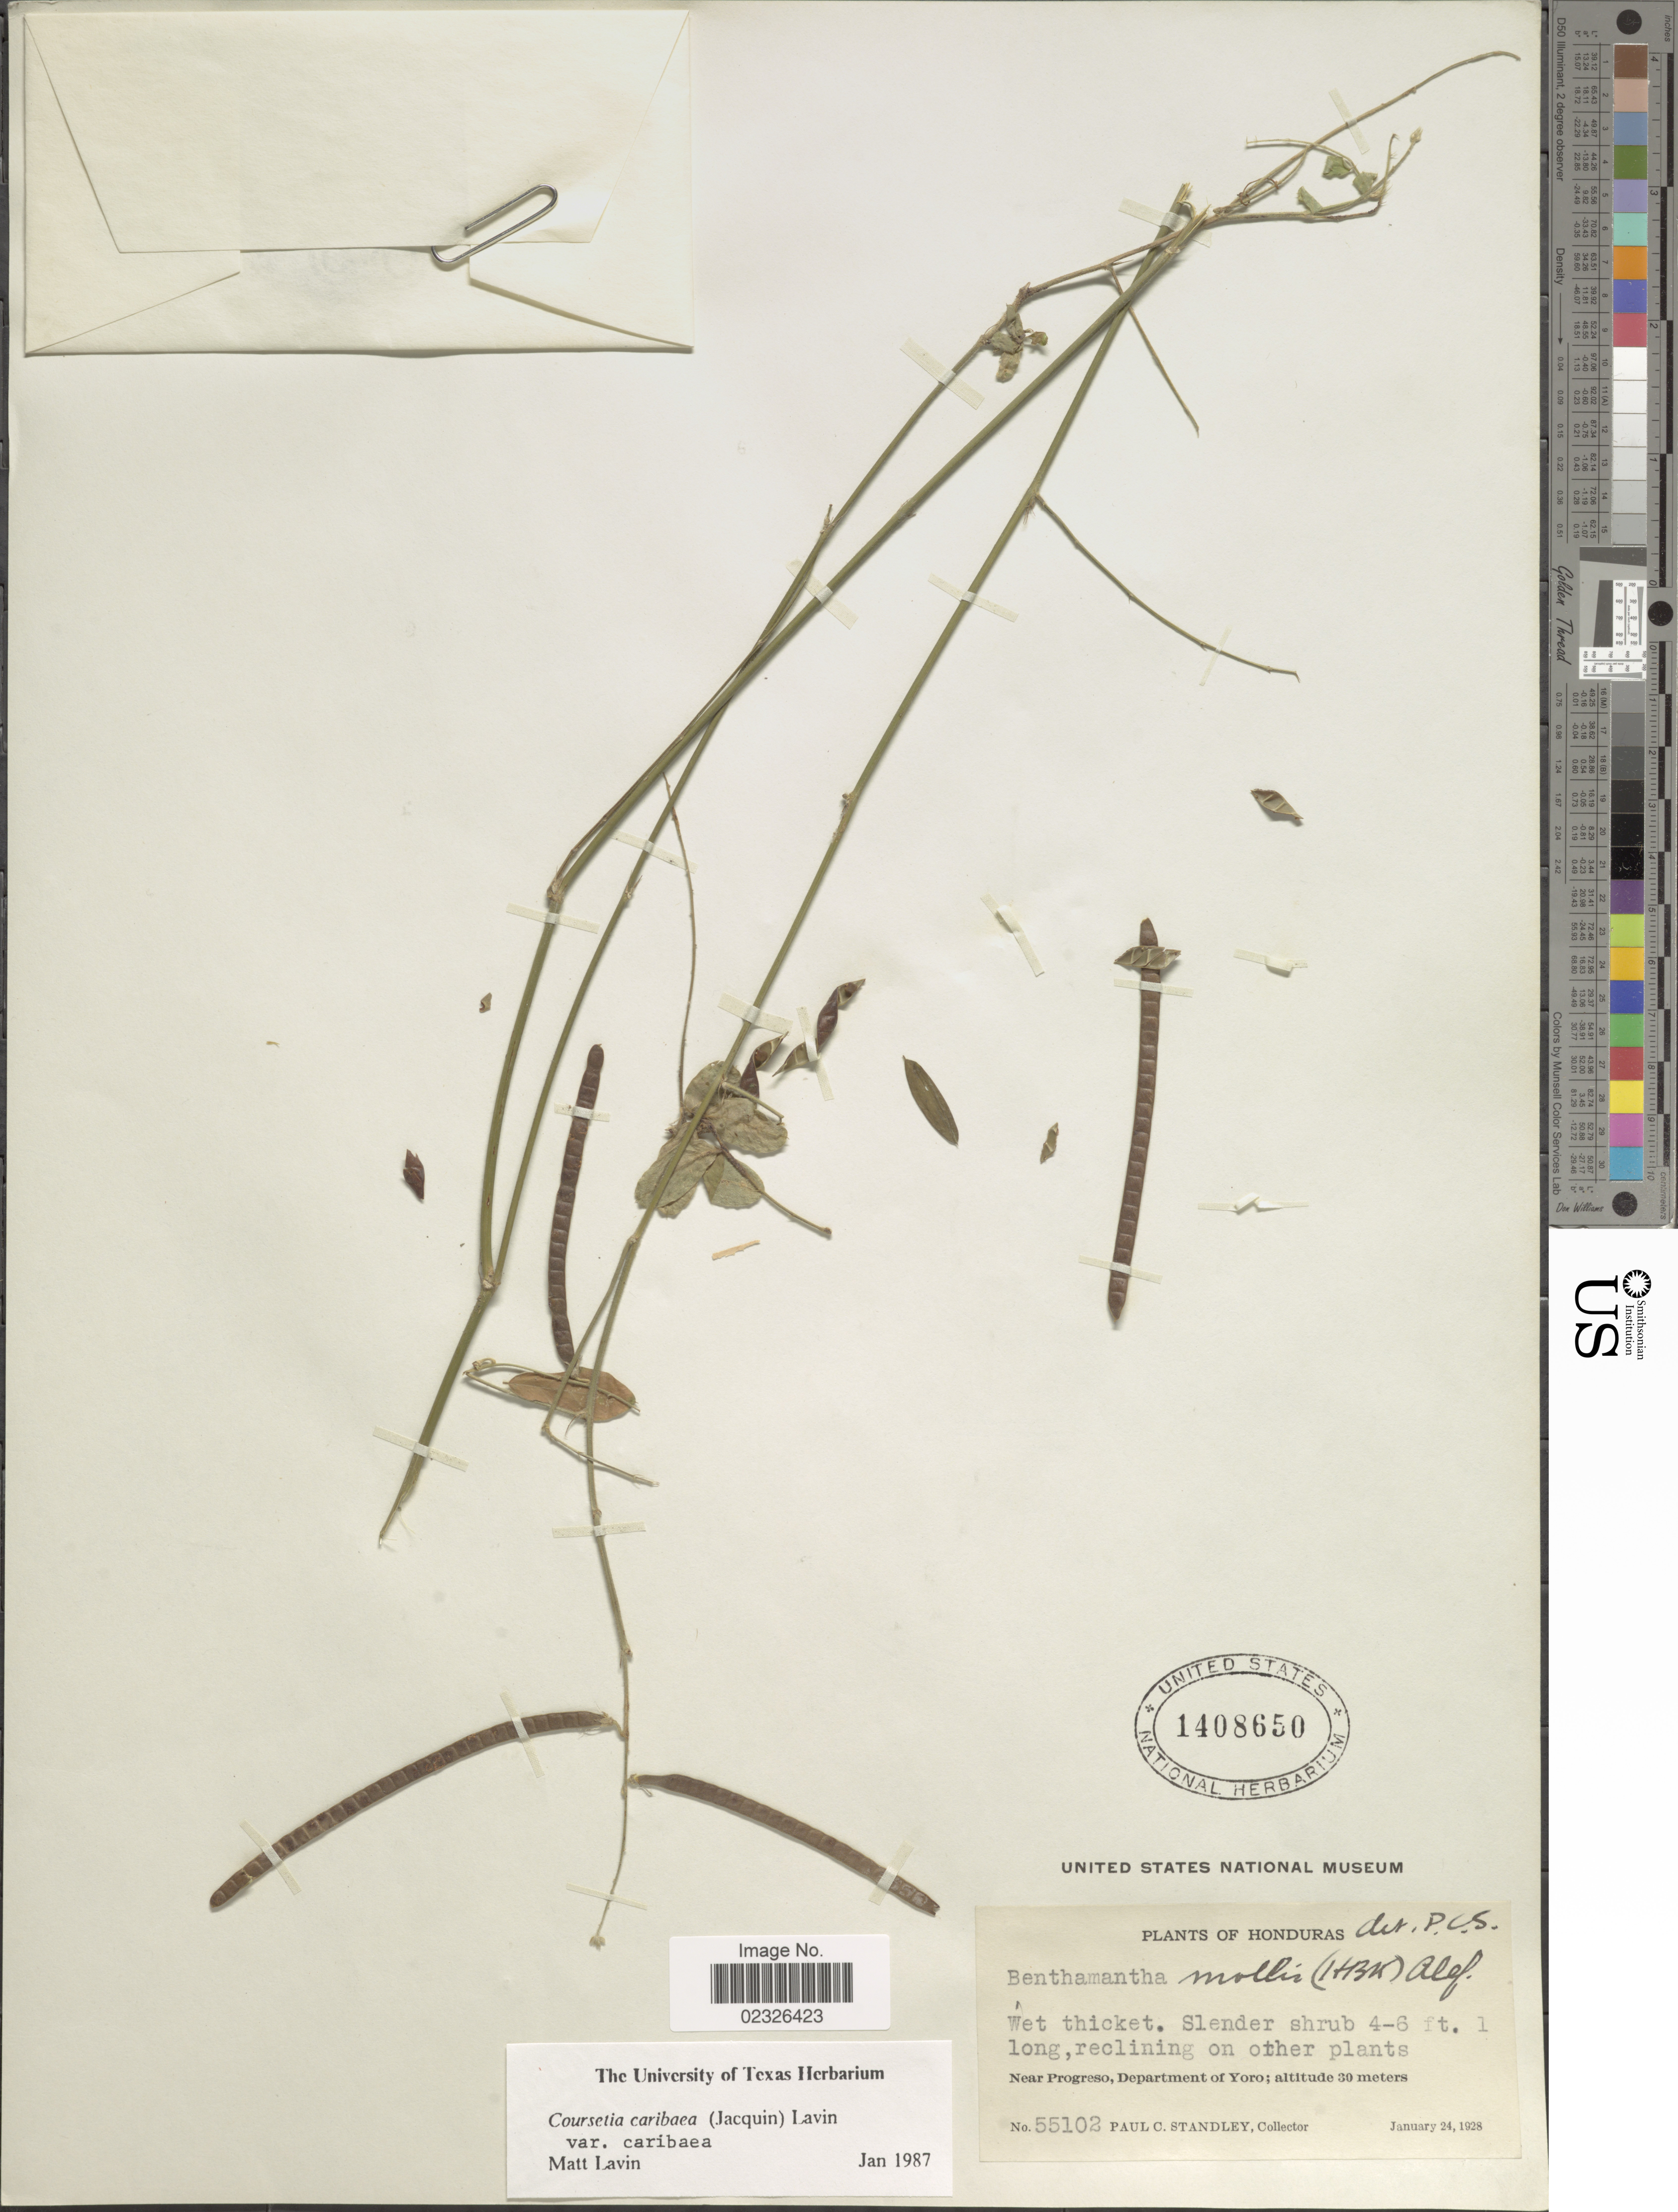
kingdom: Plantae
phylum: Tracheophyta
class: Magnoliopsida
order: Fabales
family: Fabaceae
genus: Coursetia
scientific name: Coursetia caribaea var. caribaea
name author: (Jacq.) Lavin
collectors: P. C. Standley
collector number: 55102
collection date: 1928-01-24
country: Honduras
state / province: Yoro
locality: Near progreso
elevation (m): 30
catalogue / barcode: US 1408650